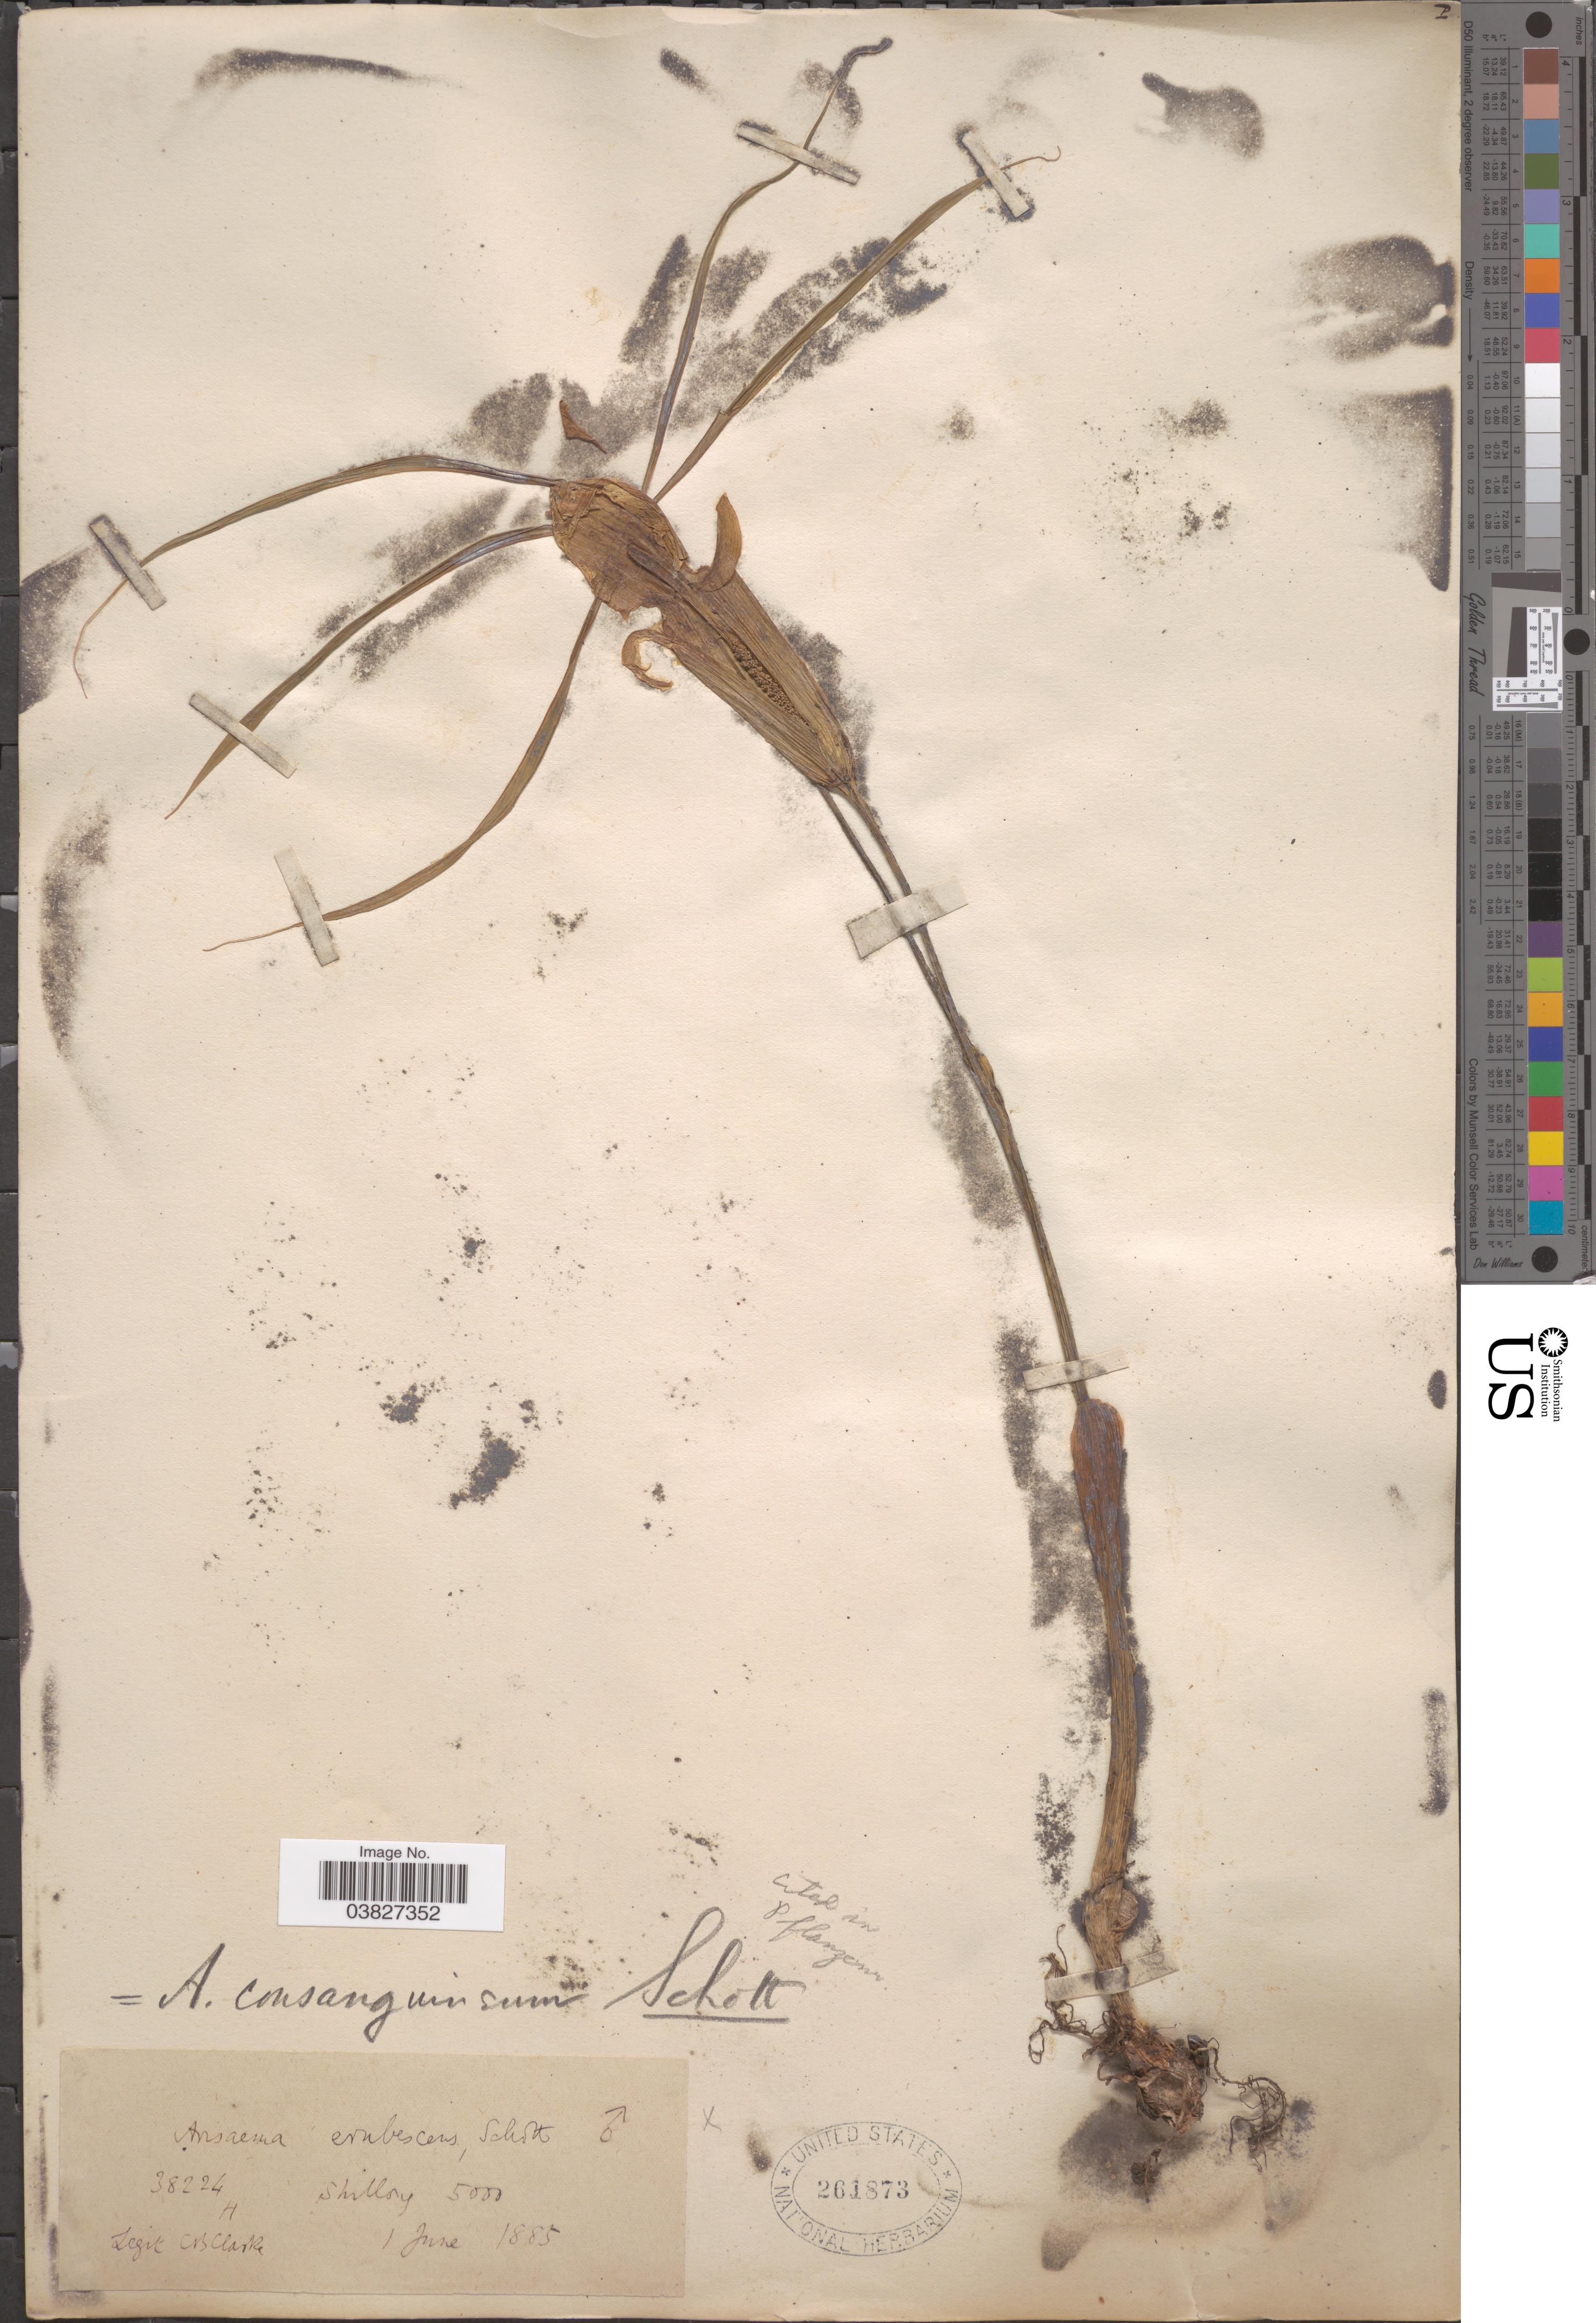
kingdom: Plantae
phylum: Tracheophyta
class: Liliopsida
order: Alismatales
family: Araceae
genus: Arisaema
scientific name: Arisaema erubescens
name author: (Wall.) Schott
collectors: C. B. Clarke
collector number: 38224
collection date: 1885-06-01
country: India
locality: Shillong.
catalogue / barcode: US 261873